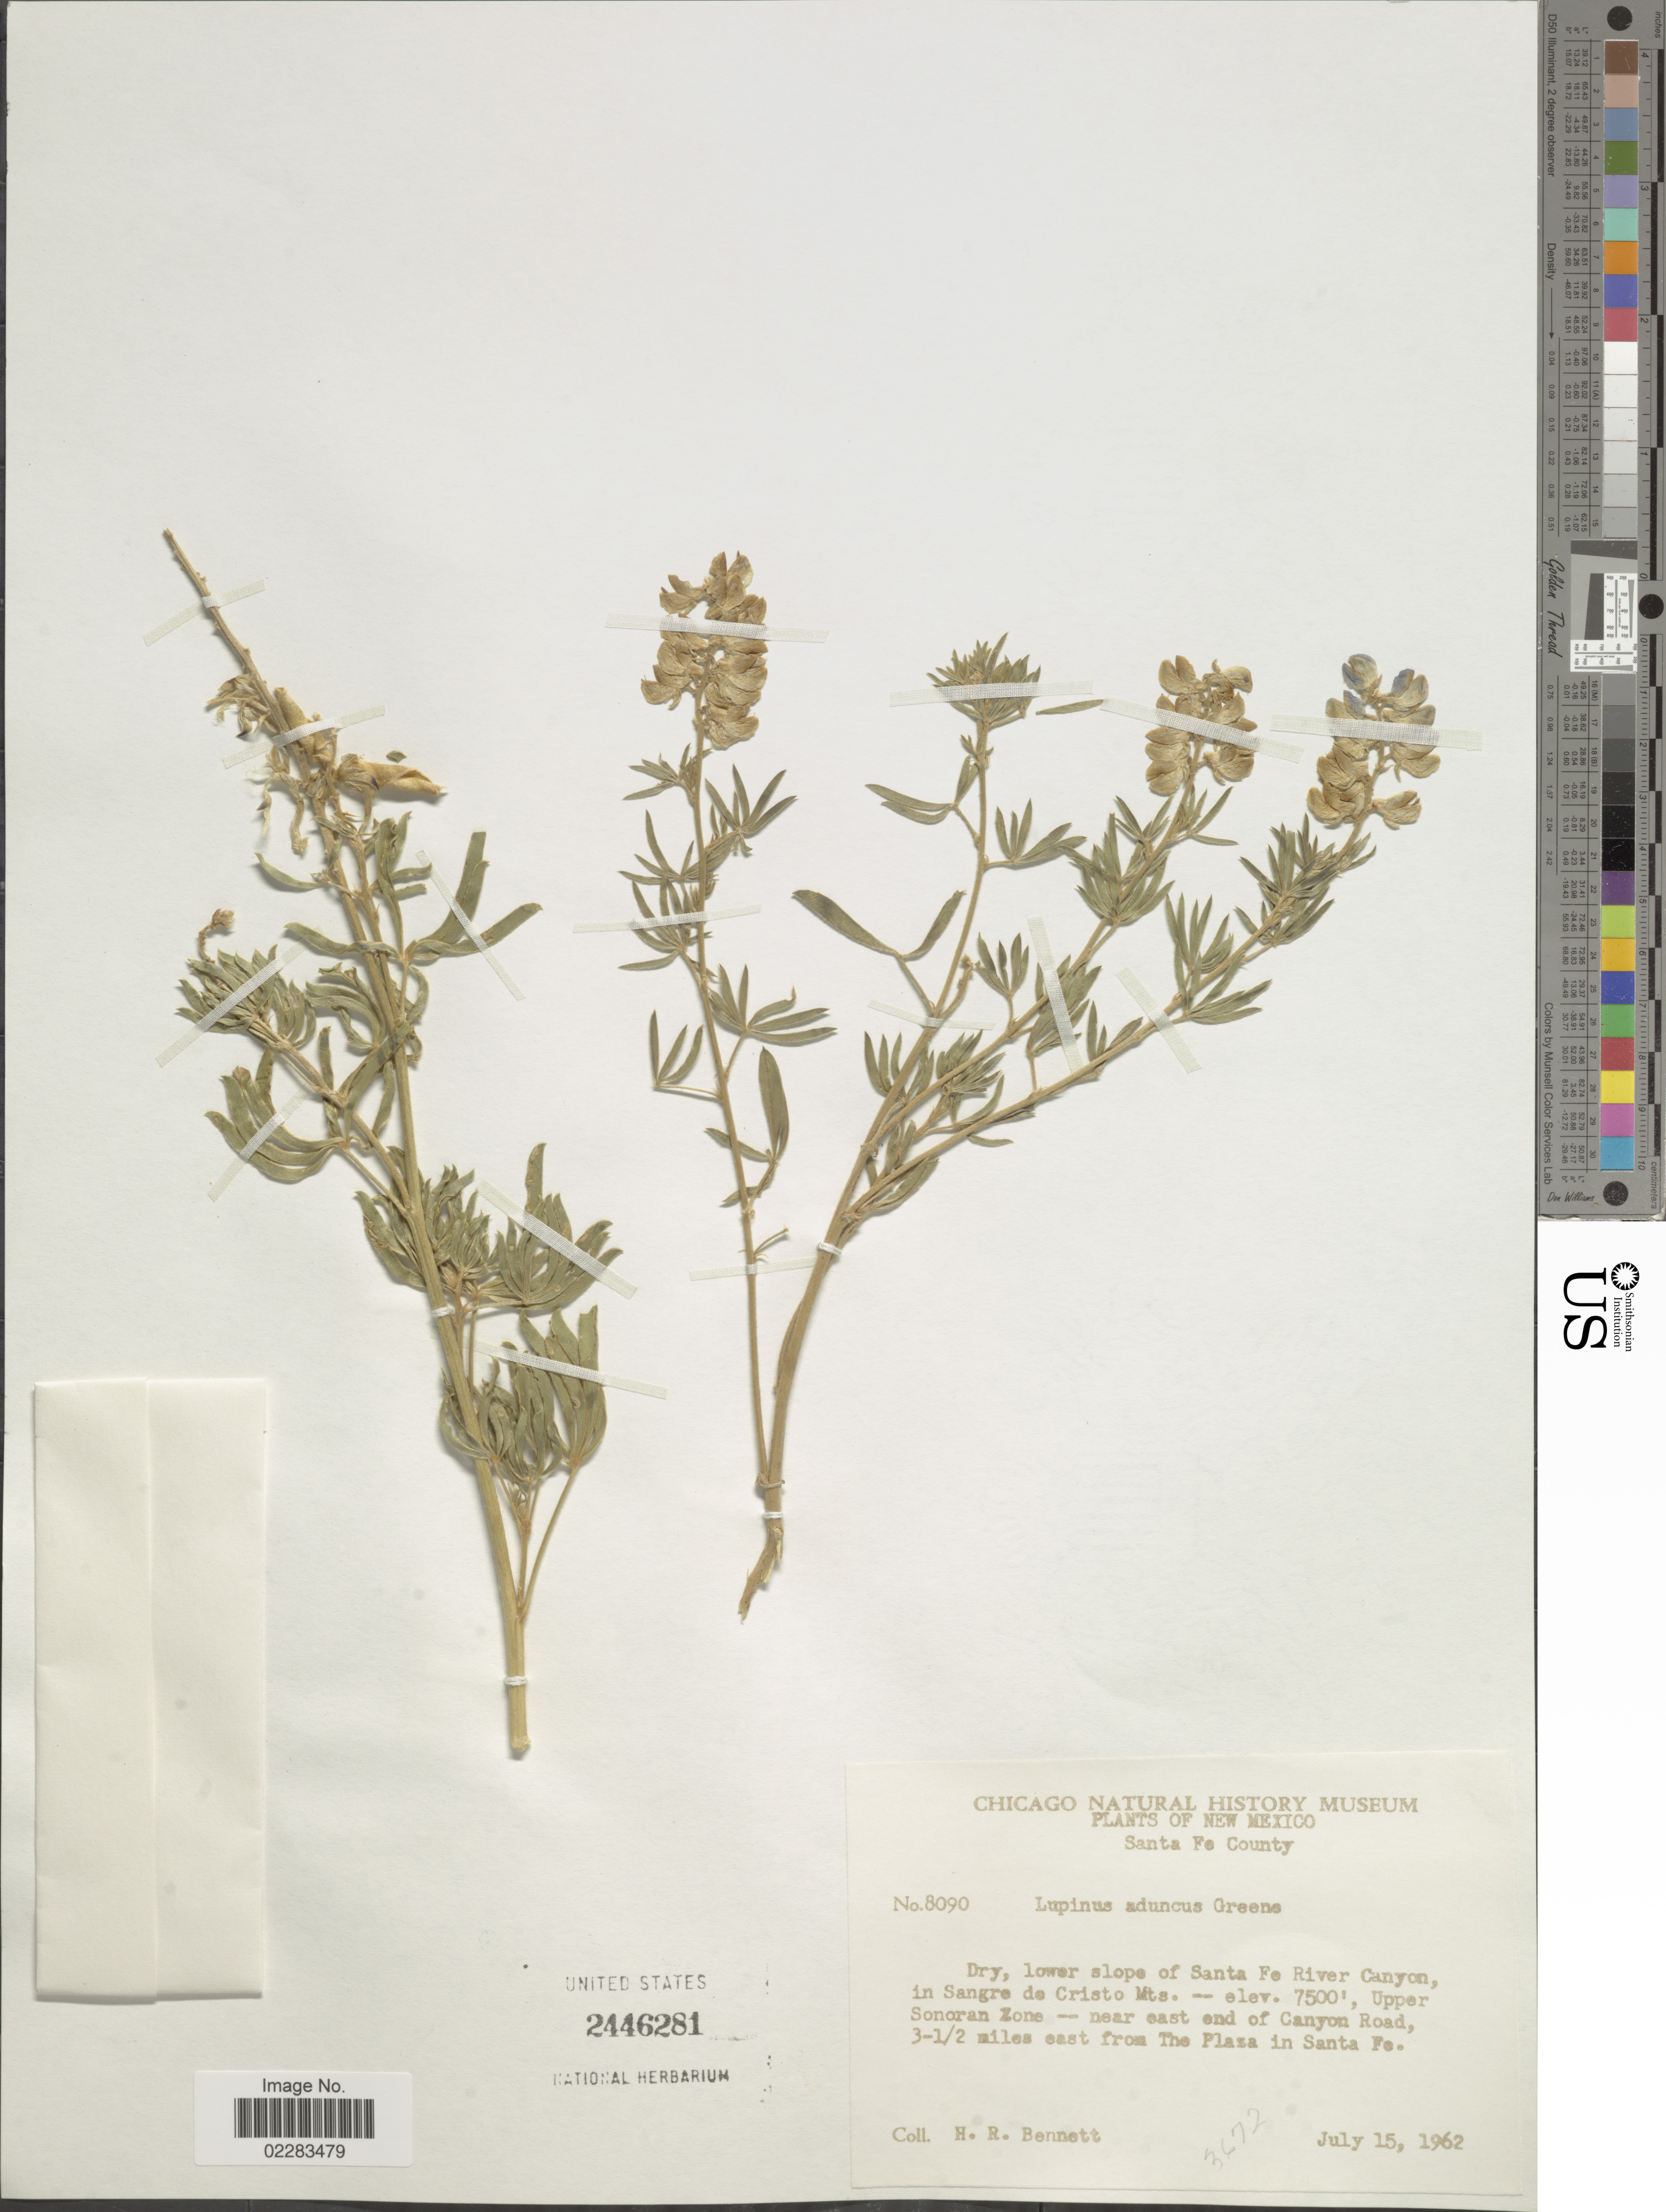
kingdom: Plantae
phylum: Tracheophyta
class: Magnoliopsida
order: Fabales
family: Fabaceae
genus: Lupinus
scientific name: Lupinus aduncus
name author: Greene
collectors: H. R. Bennett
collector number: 3671?/8090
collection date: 1962-07-15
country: United States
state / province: New Mexico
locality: Santa Fe County. Dry, lower slope of Santa Fe River Canyon, in Sangre de Cristo Mts. Upper Sonoran Zone- Near east en dof Canyon Road, 3-1/2 miles east from The Plaza in Santa Fe.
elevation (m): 2286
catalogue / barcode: US 2446281